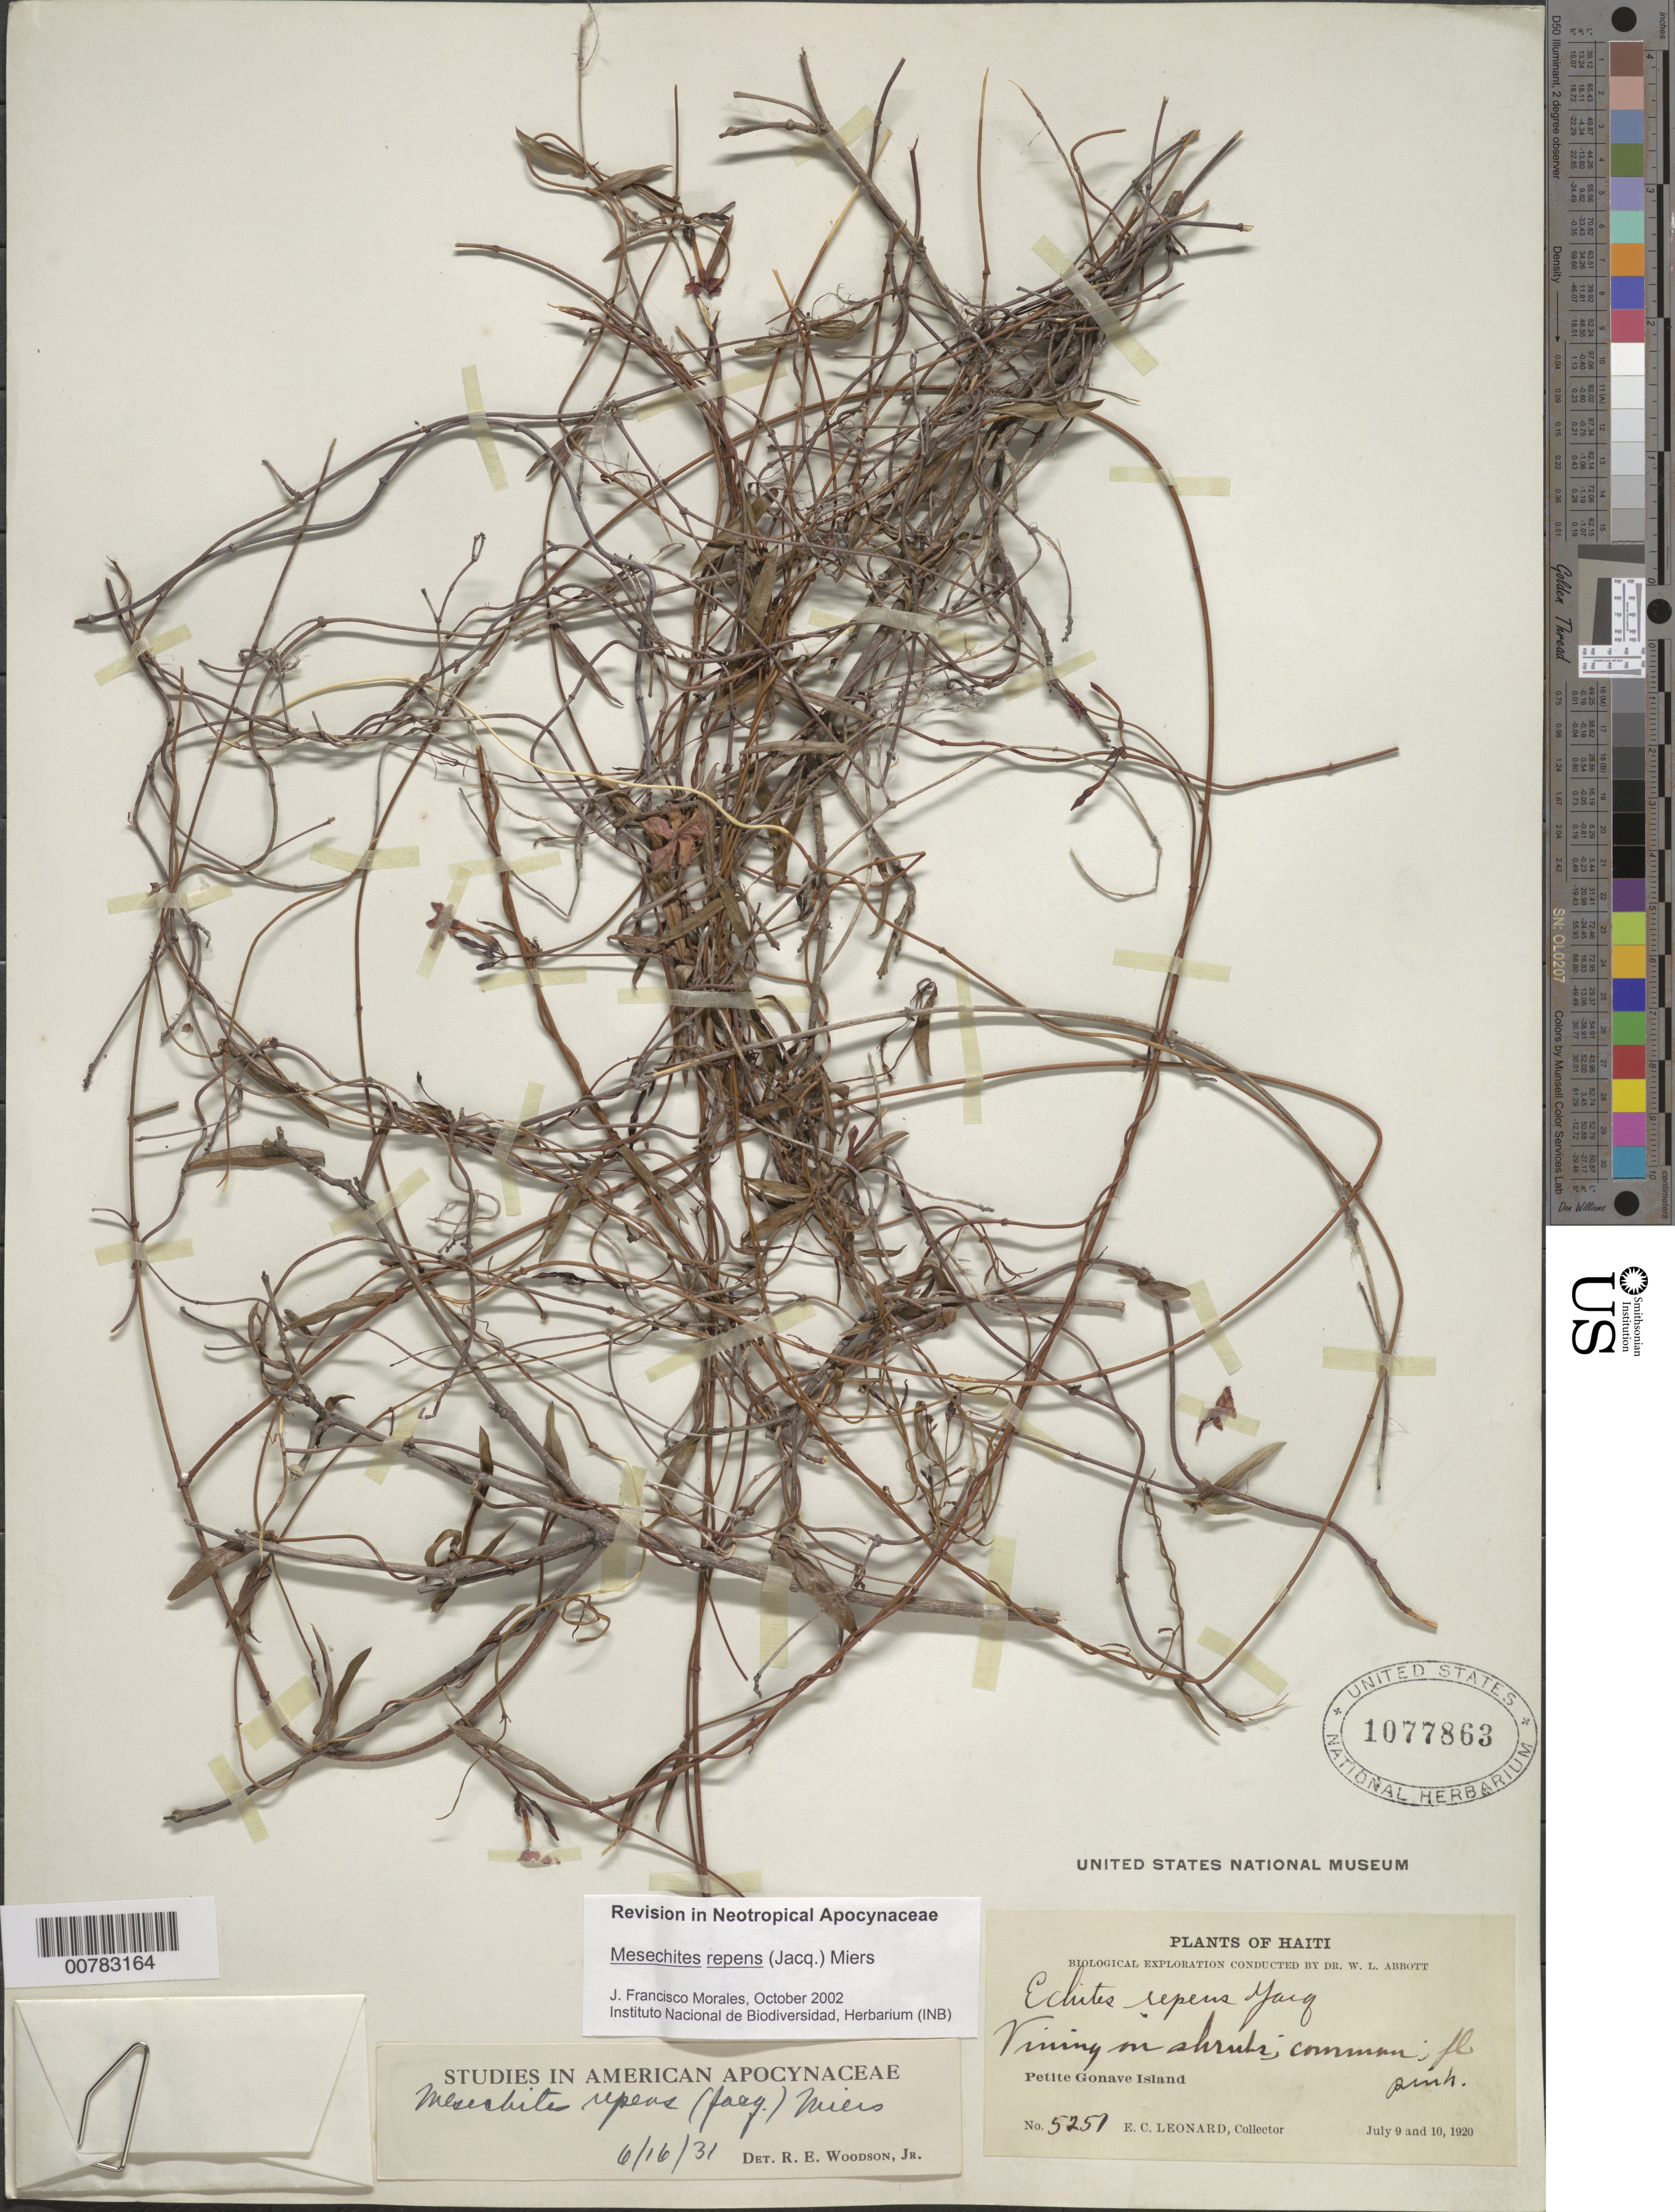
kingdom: Plantae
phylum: Tracheophyta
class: Magnoliopsida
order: Gentianales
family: Apocynaceae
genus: Mesechites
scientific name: Mesechites repens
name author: (Jacq.) Miers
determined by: Morales, J. F.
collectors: E. C. Leonard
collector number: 5251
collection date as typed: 09 Jul 1920 to 10 Jul 1920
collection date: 1920-07-09/1920-07-10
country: Haiti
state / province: Ouest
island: Île de la Gonâve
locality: Petite Gonave Island.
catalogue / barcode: US 1077863